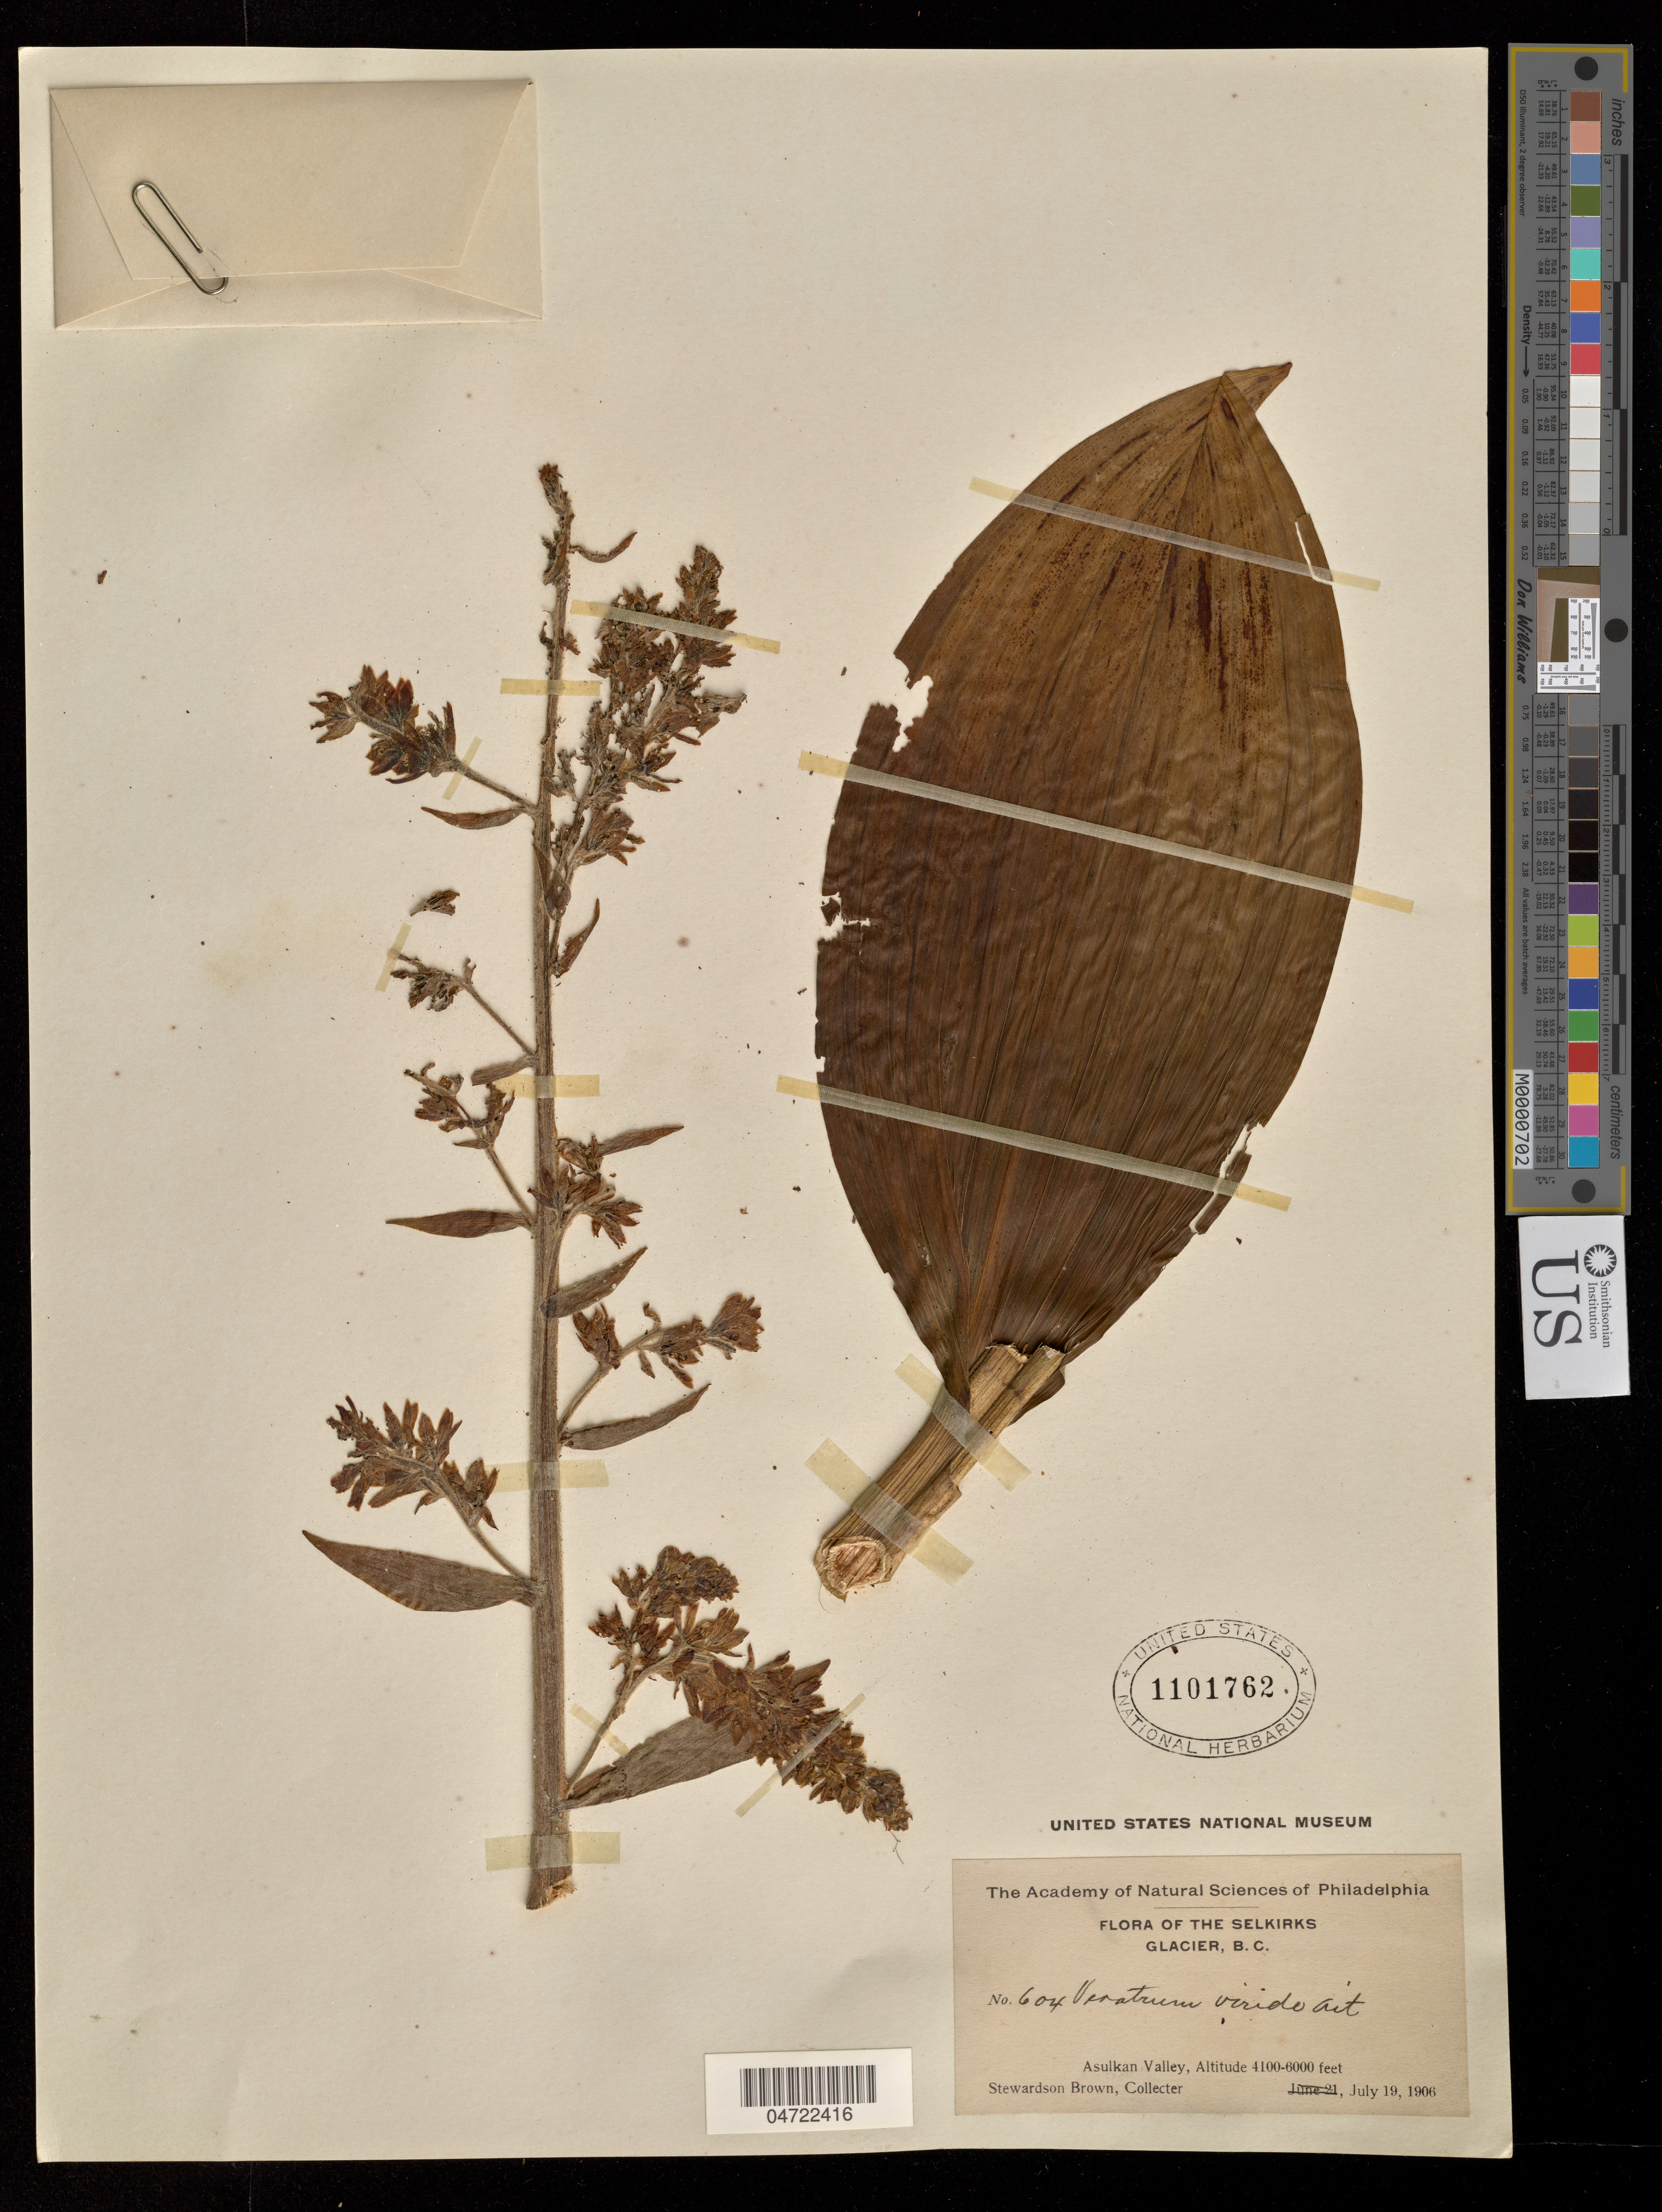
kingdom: Plantae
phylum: Tracheophyta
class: Liliopsida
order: Liliales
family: Melanthiaceae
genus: Veratrum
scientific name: Veratrum viride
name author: Aiton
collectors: S. Brown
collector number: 604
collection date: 1906-07-19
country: Canada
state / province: British Columbia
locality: The Selkirks. Glacier, B. C. Asulkan Valley.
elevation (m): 1250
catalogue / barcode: US 1101762